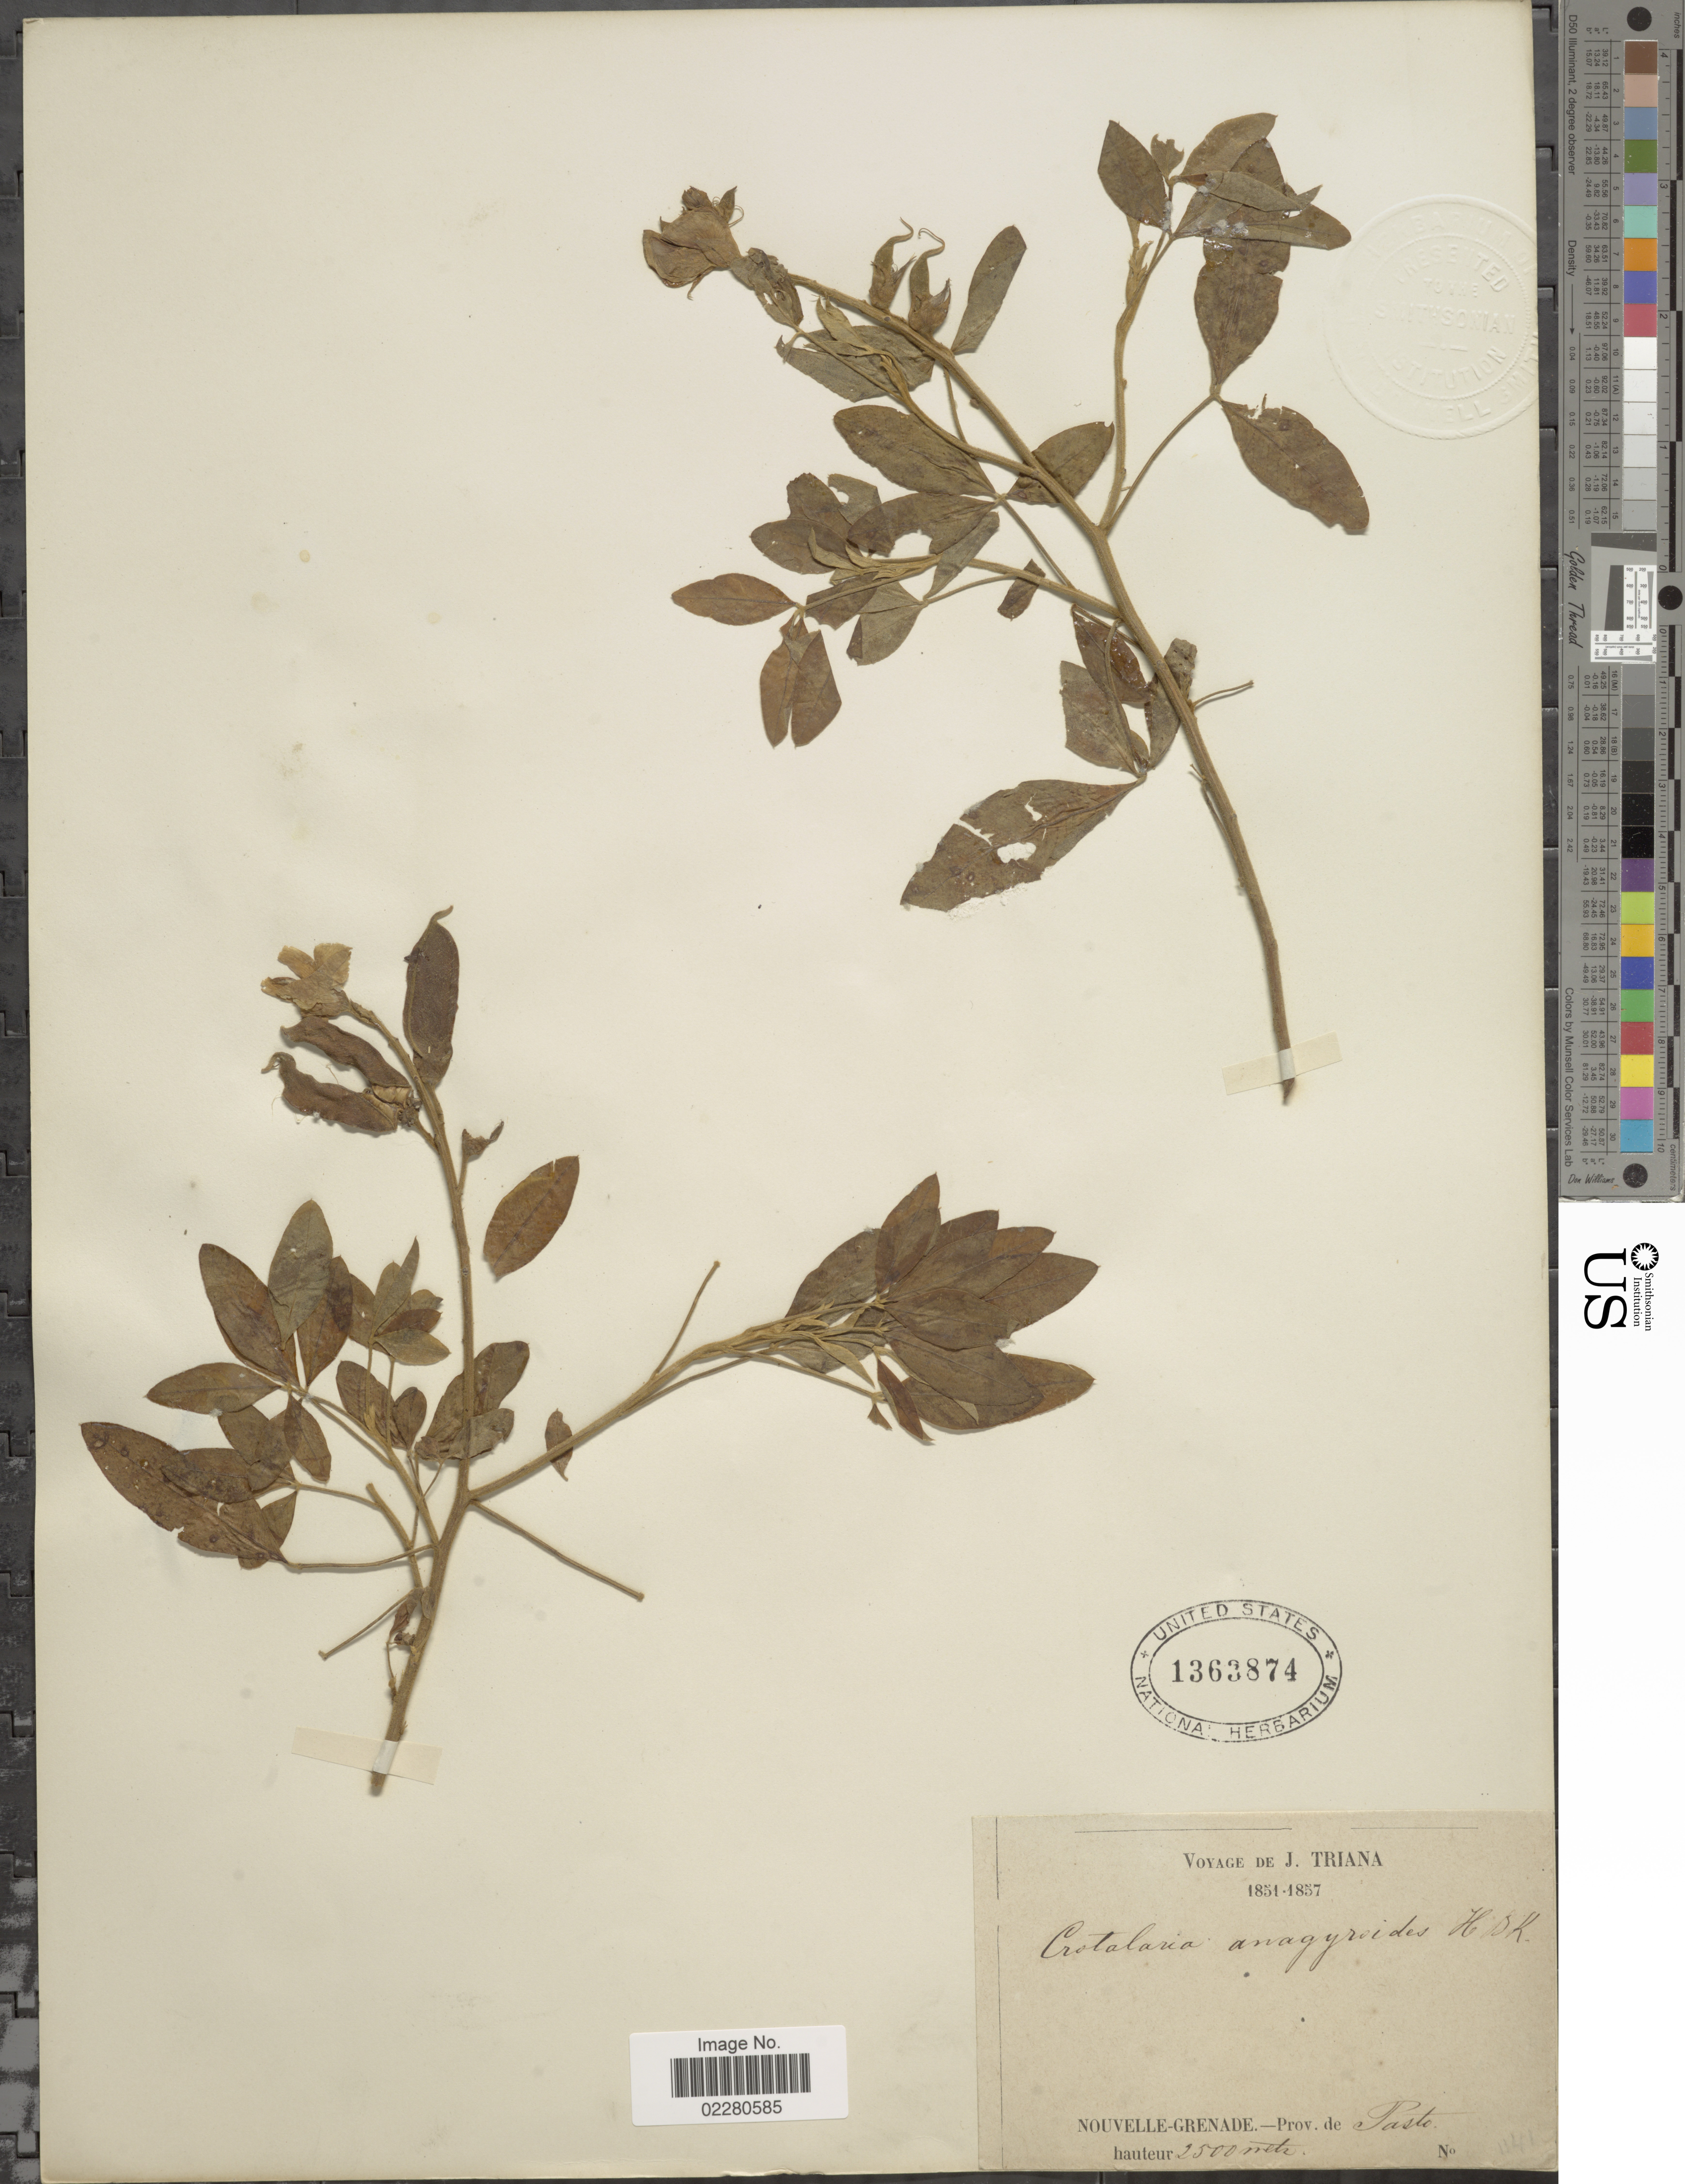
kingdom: Plantae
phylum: Tracheophyta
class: Magnoliopsida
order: Fabales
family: Fabaceae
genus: Crotalaria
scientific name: Crotalaria anagyroides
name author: Kunth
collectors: J. Triana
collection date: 1851/1857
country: Colombia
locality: Nouvelle-Grenade - Prov. de Pasto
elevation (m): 2500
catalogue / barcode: US 1363874